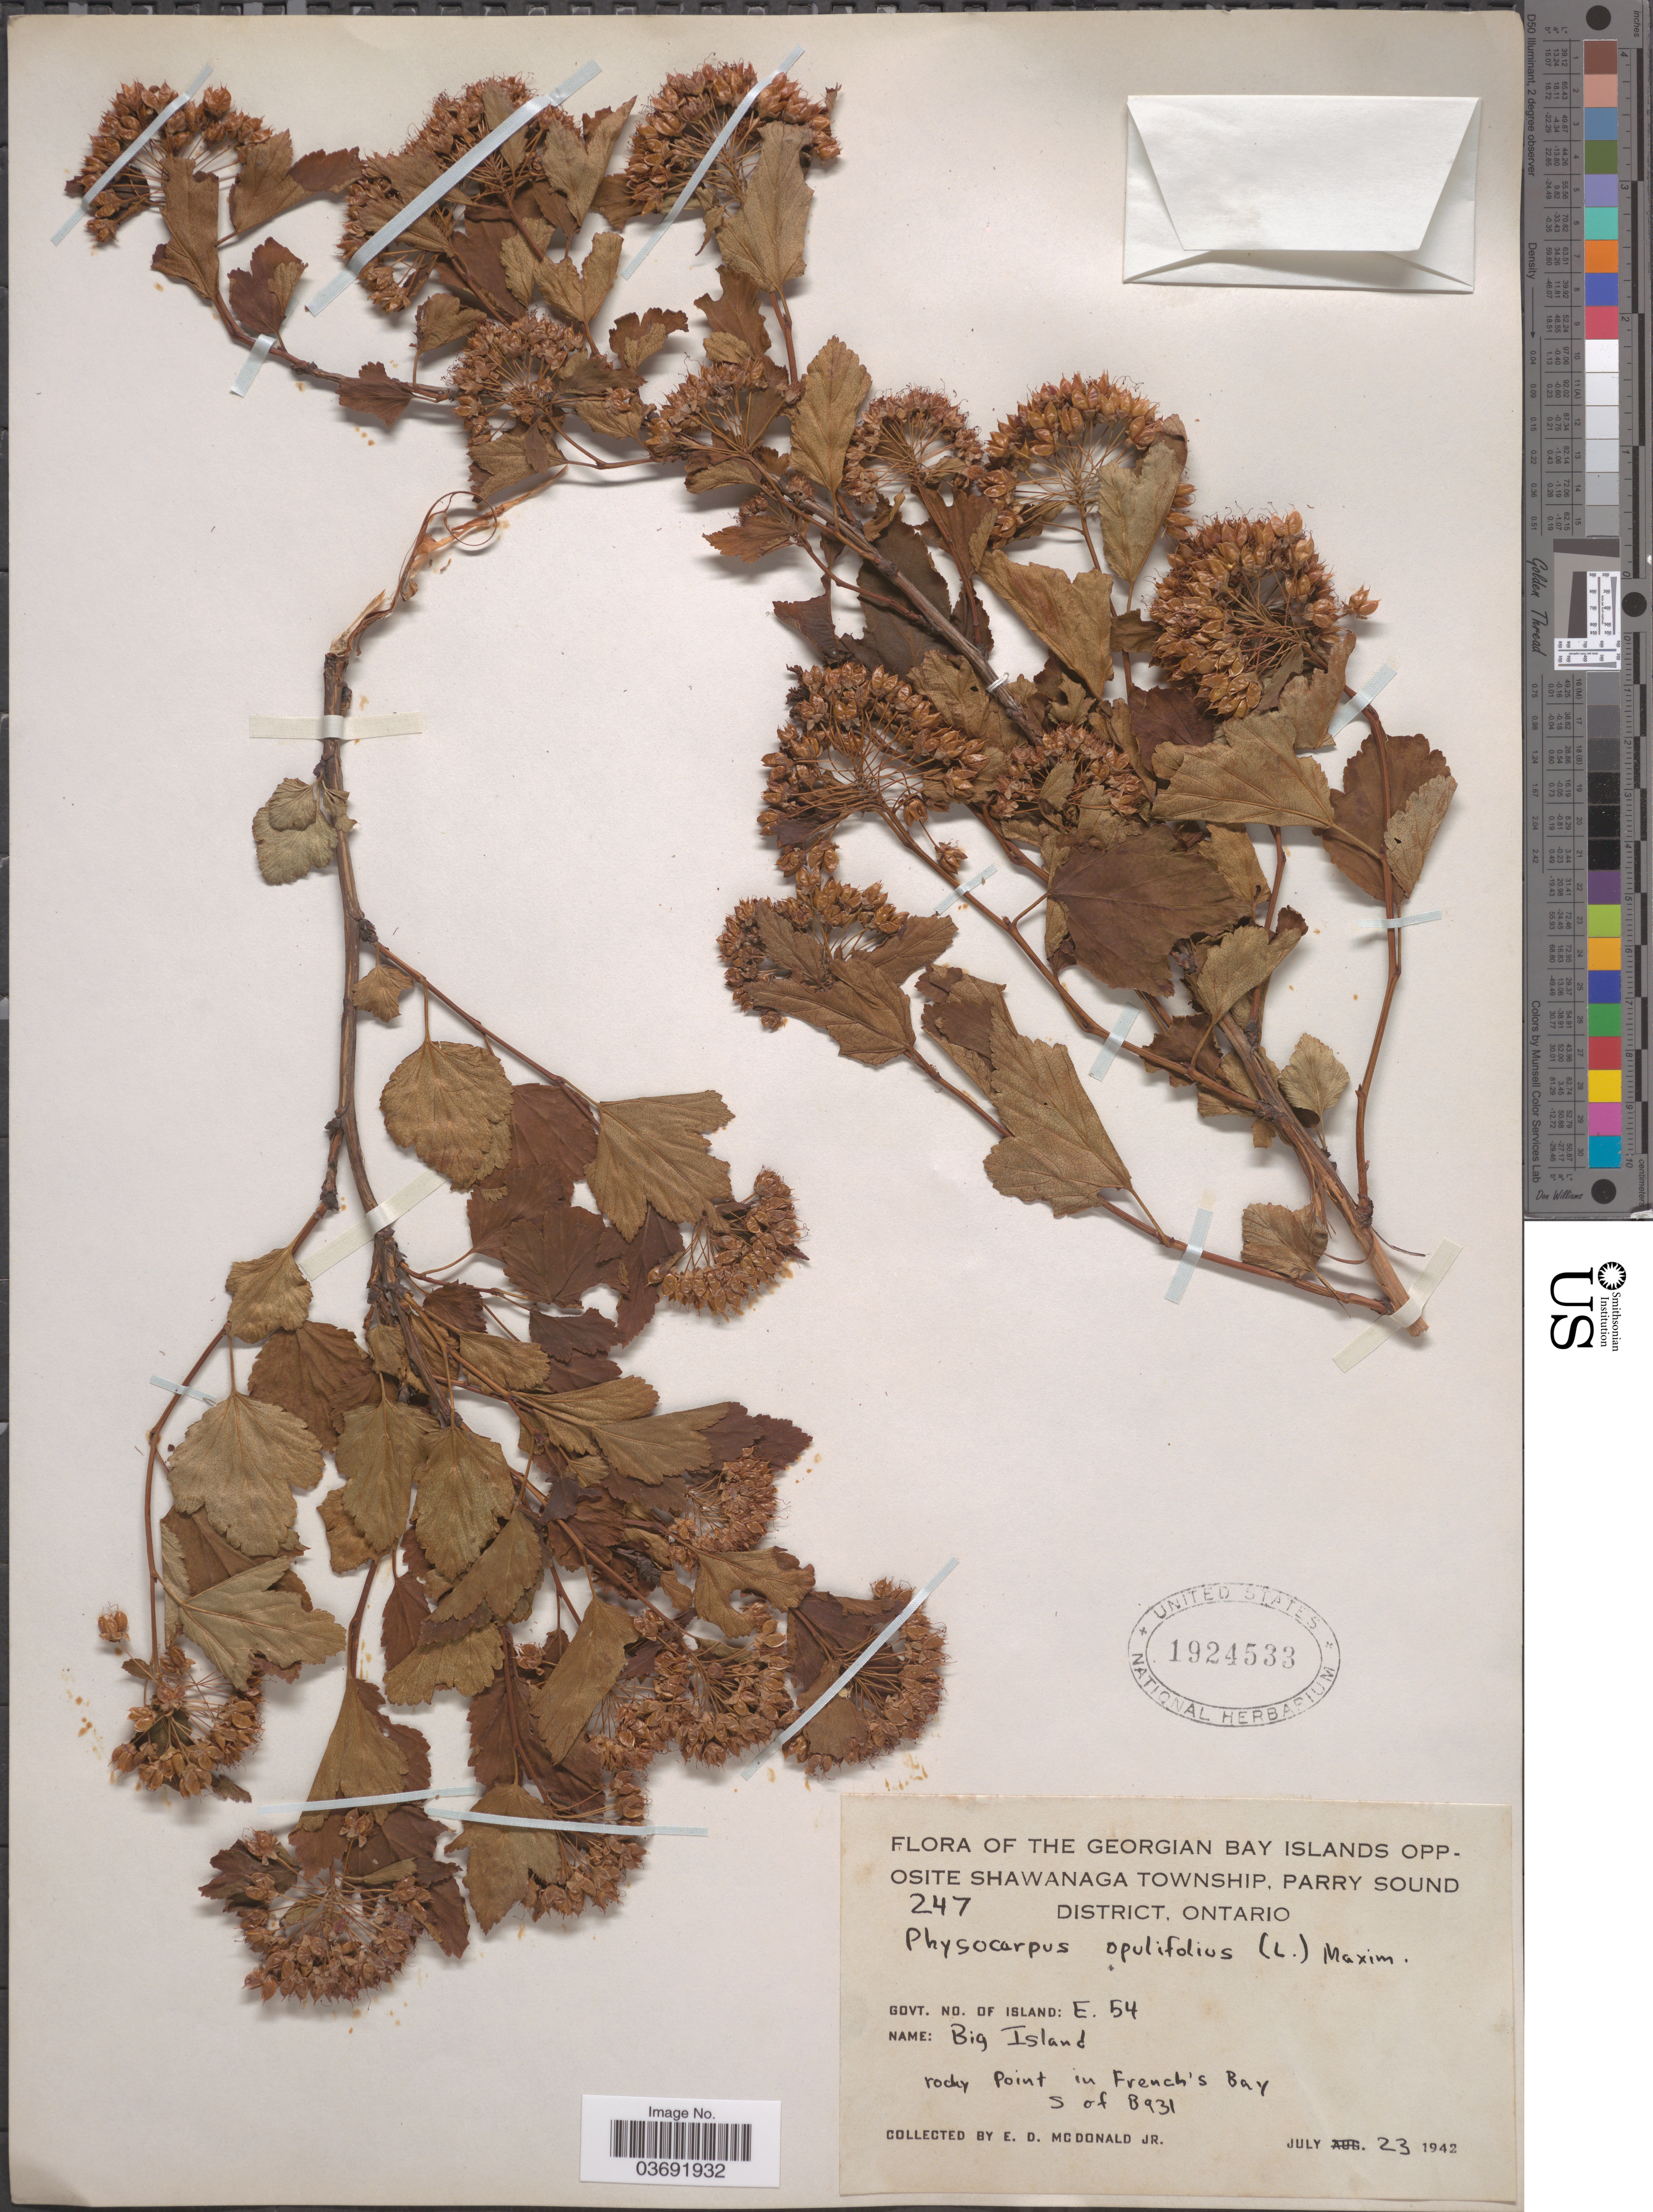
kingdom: Plantae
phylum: Tracheophyta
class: Magnoliopsida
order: Rosales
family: Rosaceae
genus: Physocarpus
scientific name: Physocarpus opulifolius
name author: (L.) Maxim.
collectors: E. D. McDonald Jr.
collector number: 247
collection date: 1942-07-23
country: Canada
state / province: Ontario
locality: Georgian Bay Islands opposite Shawanaga Township, Parry Sound District. Govt. No. of Island E. 54. Big Island. Rocky point in French's Bay S of B931.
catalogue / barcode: US 1924533